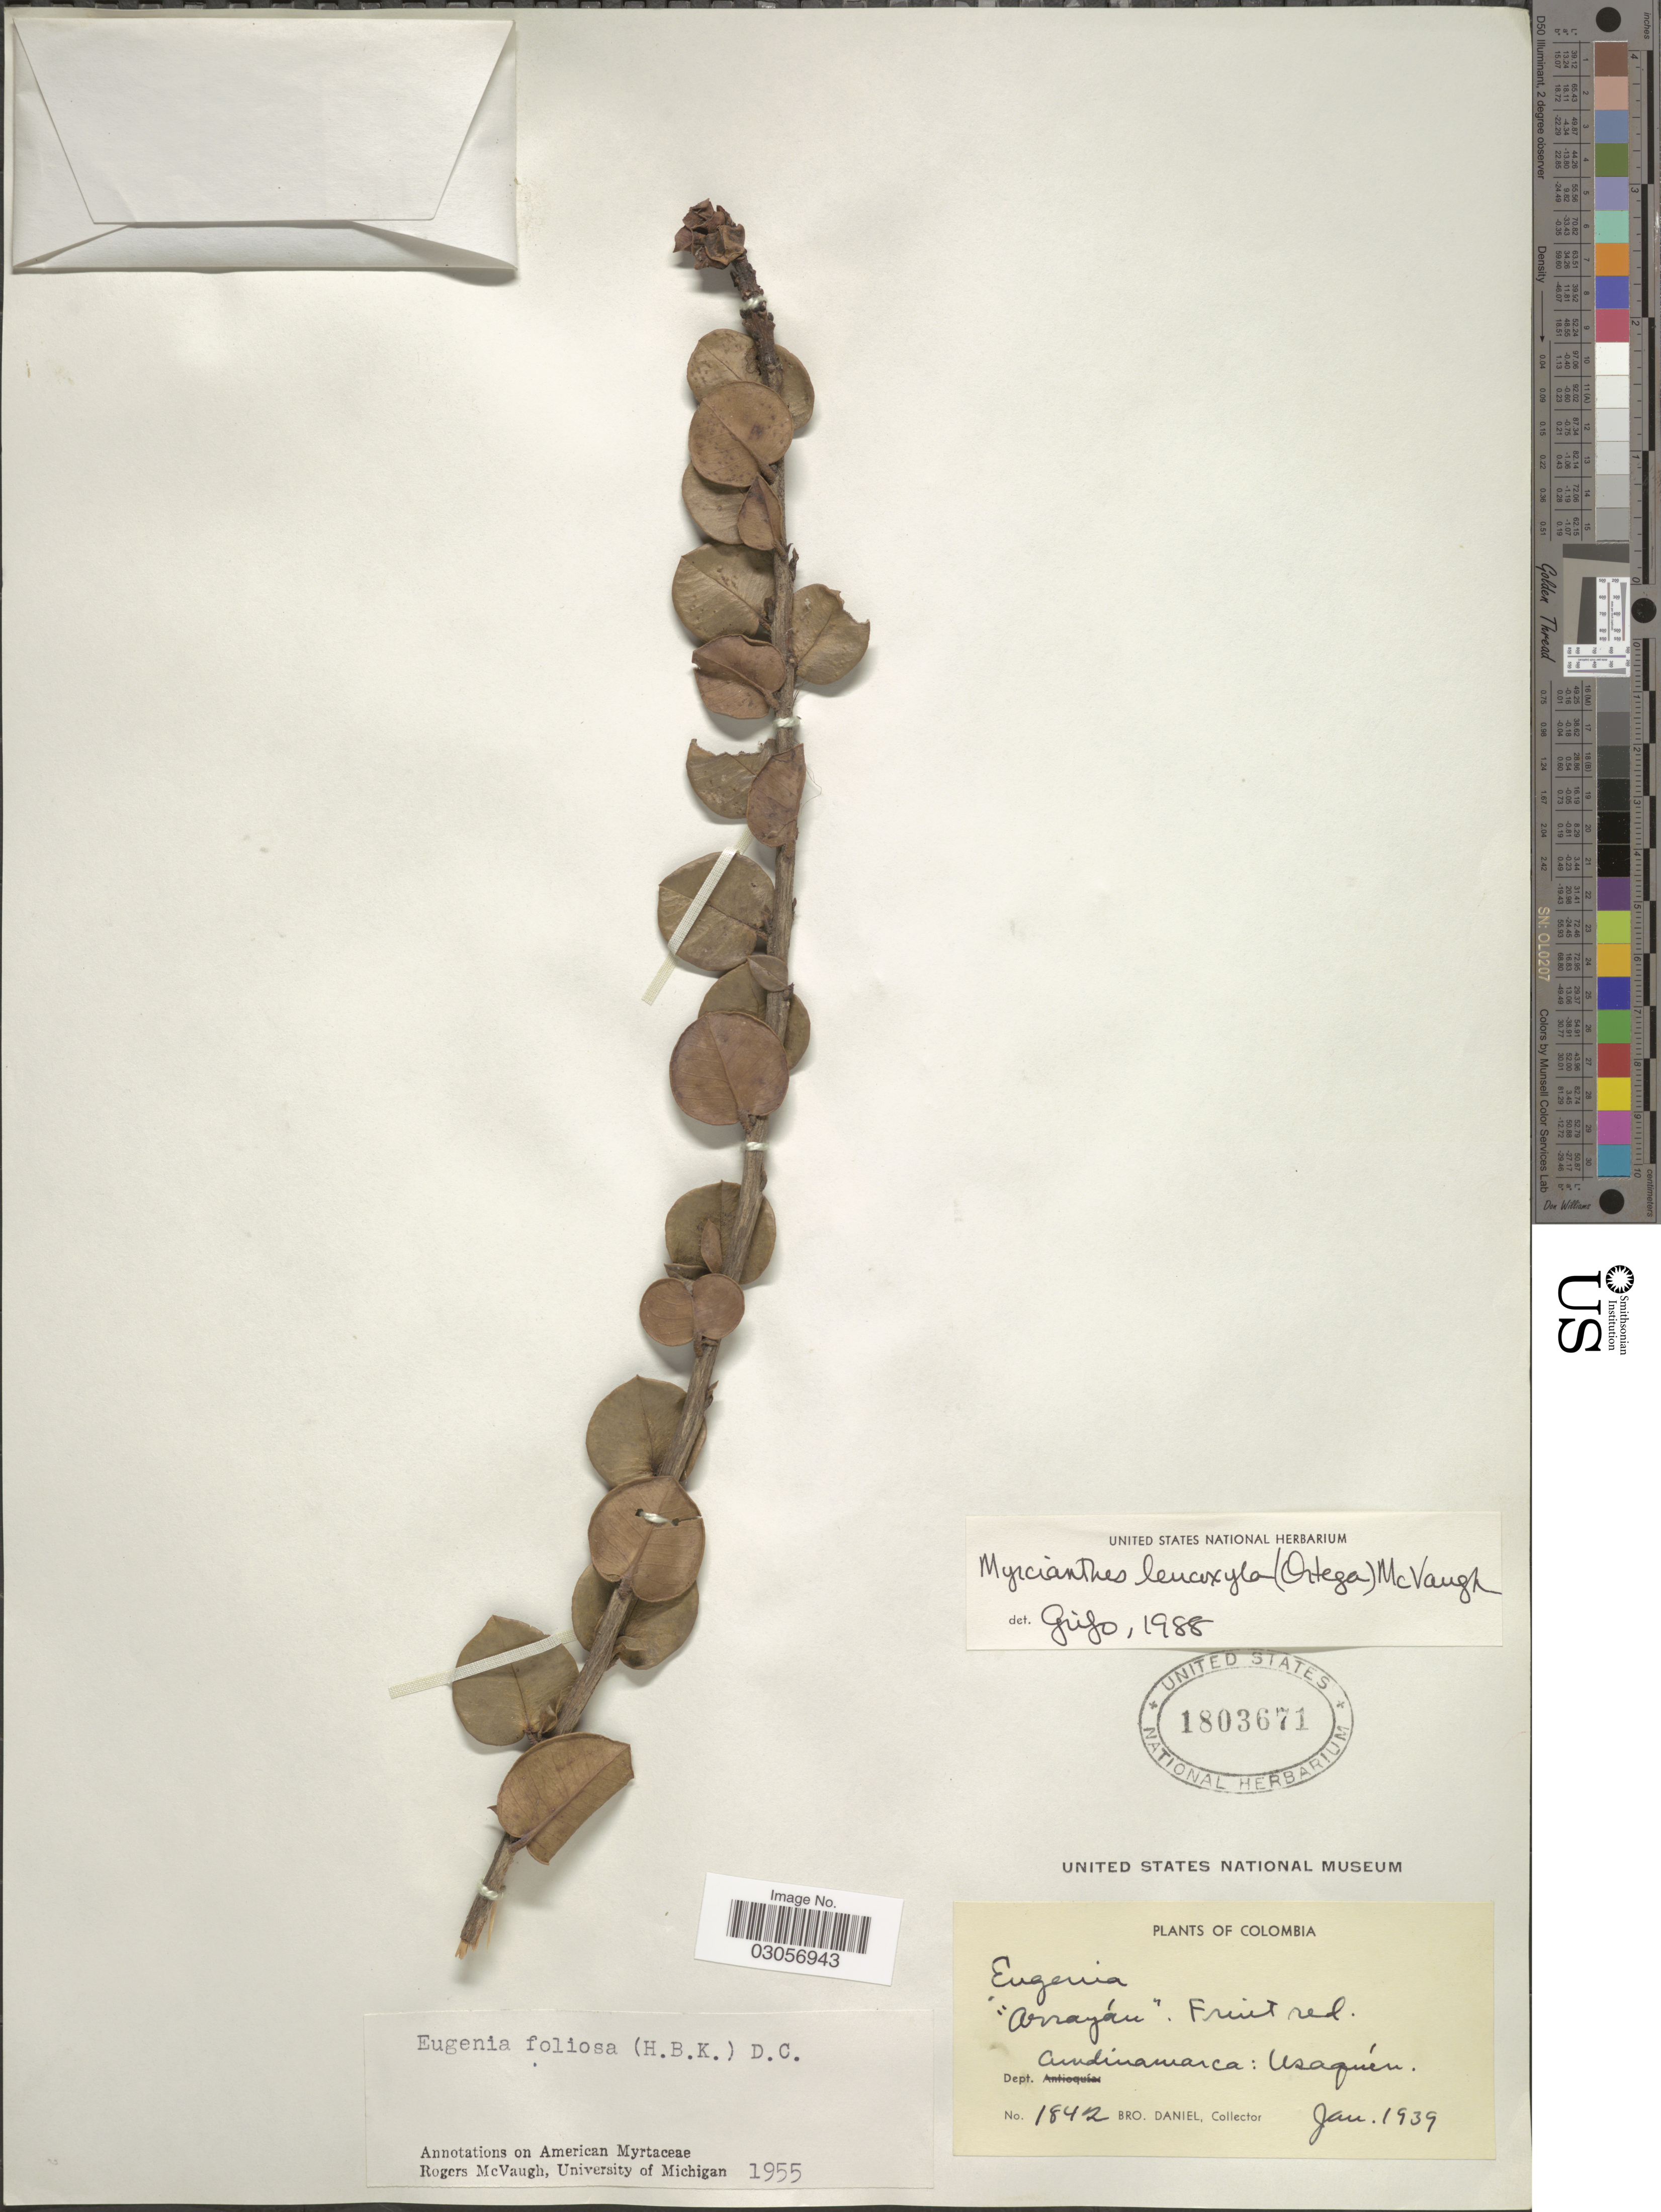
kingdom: Plantae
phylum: Tracheophyta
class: Magnoliopsida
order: Myrtales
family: Myrtaceae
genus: Myrcianthes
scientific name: Myrcianthes leucoxyla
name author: (Ortega) McVaugh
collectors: Bro. Daniel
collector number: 1842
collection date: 1939-01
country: Colombia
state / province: Cundinamarca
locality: Dept. Cundinamarca: Usaquén.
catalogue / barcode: US 1803671